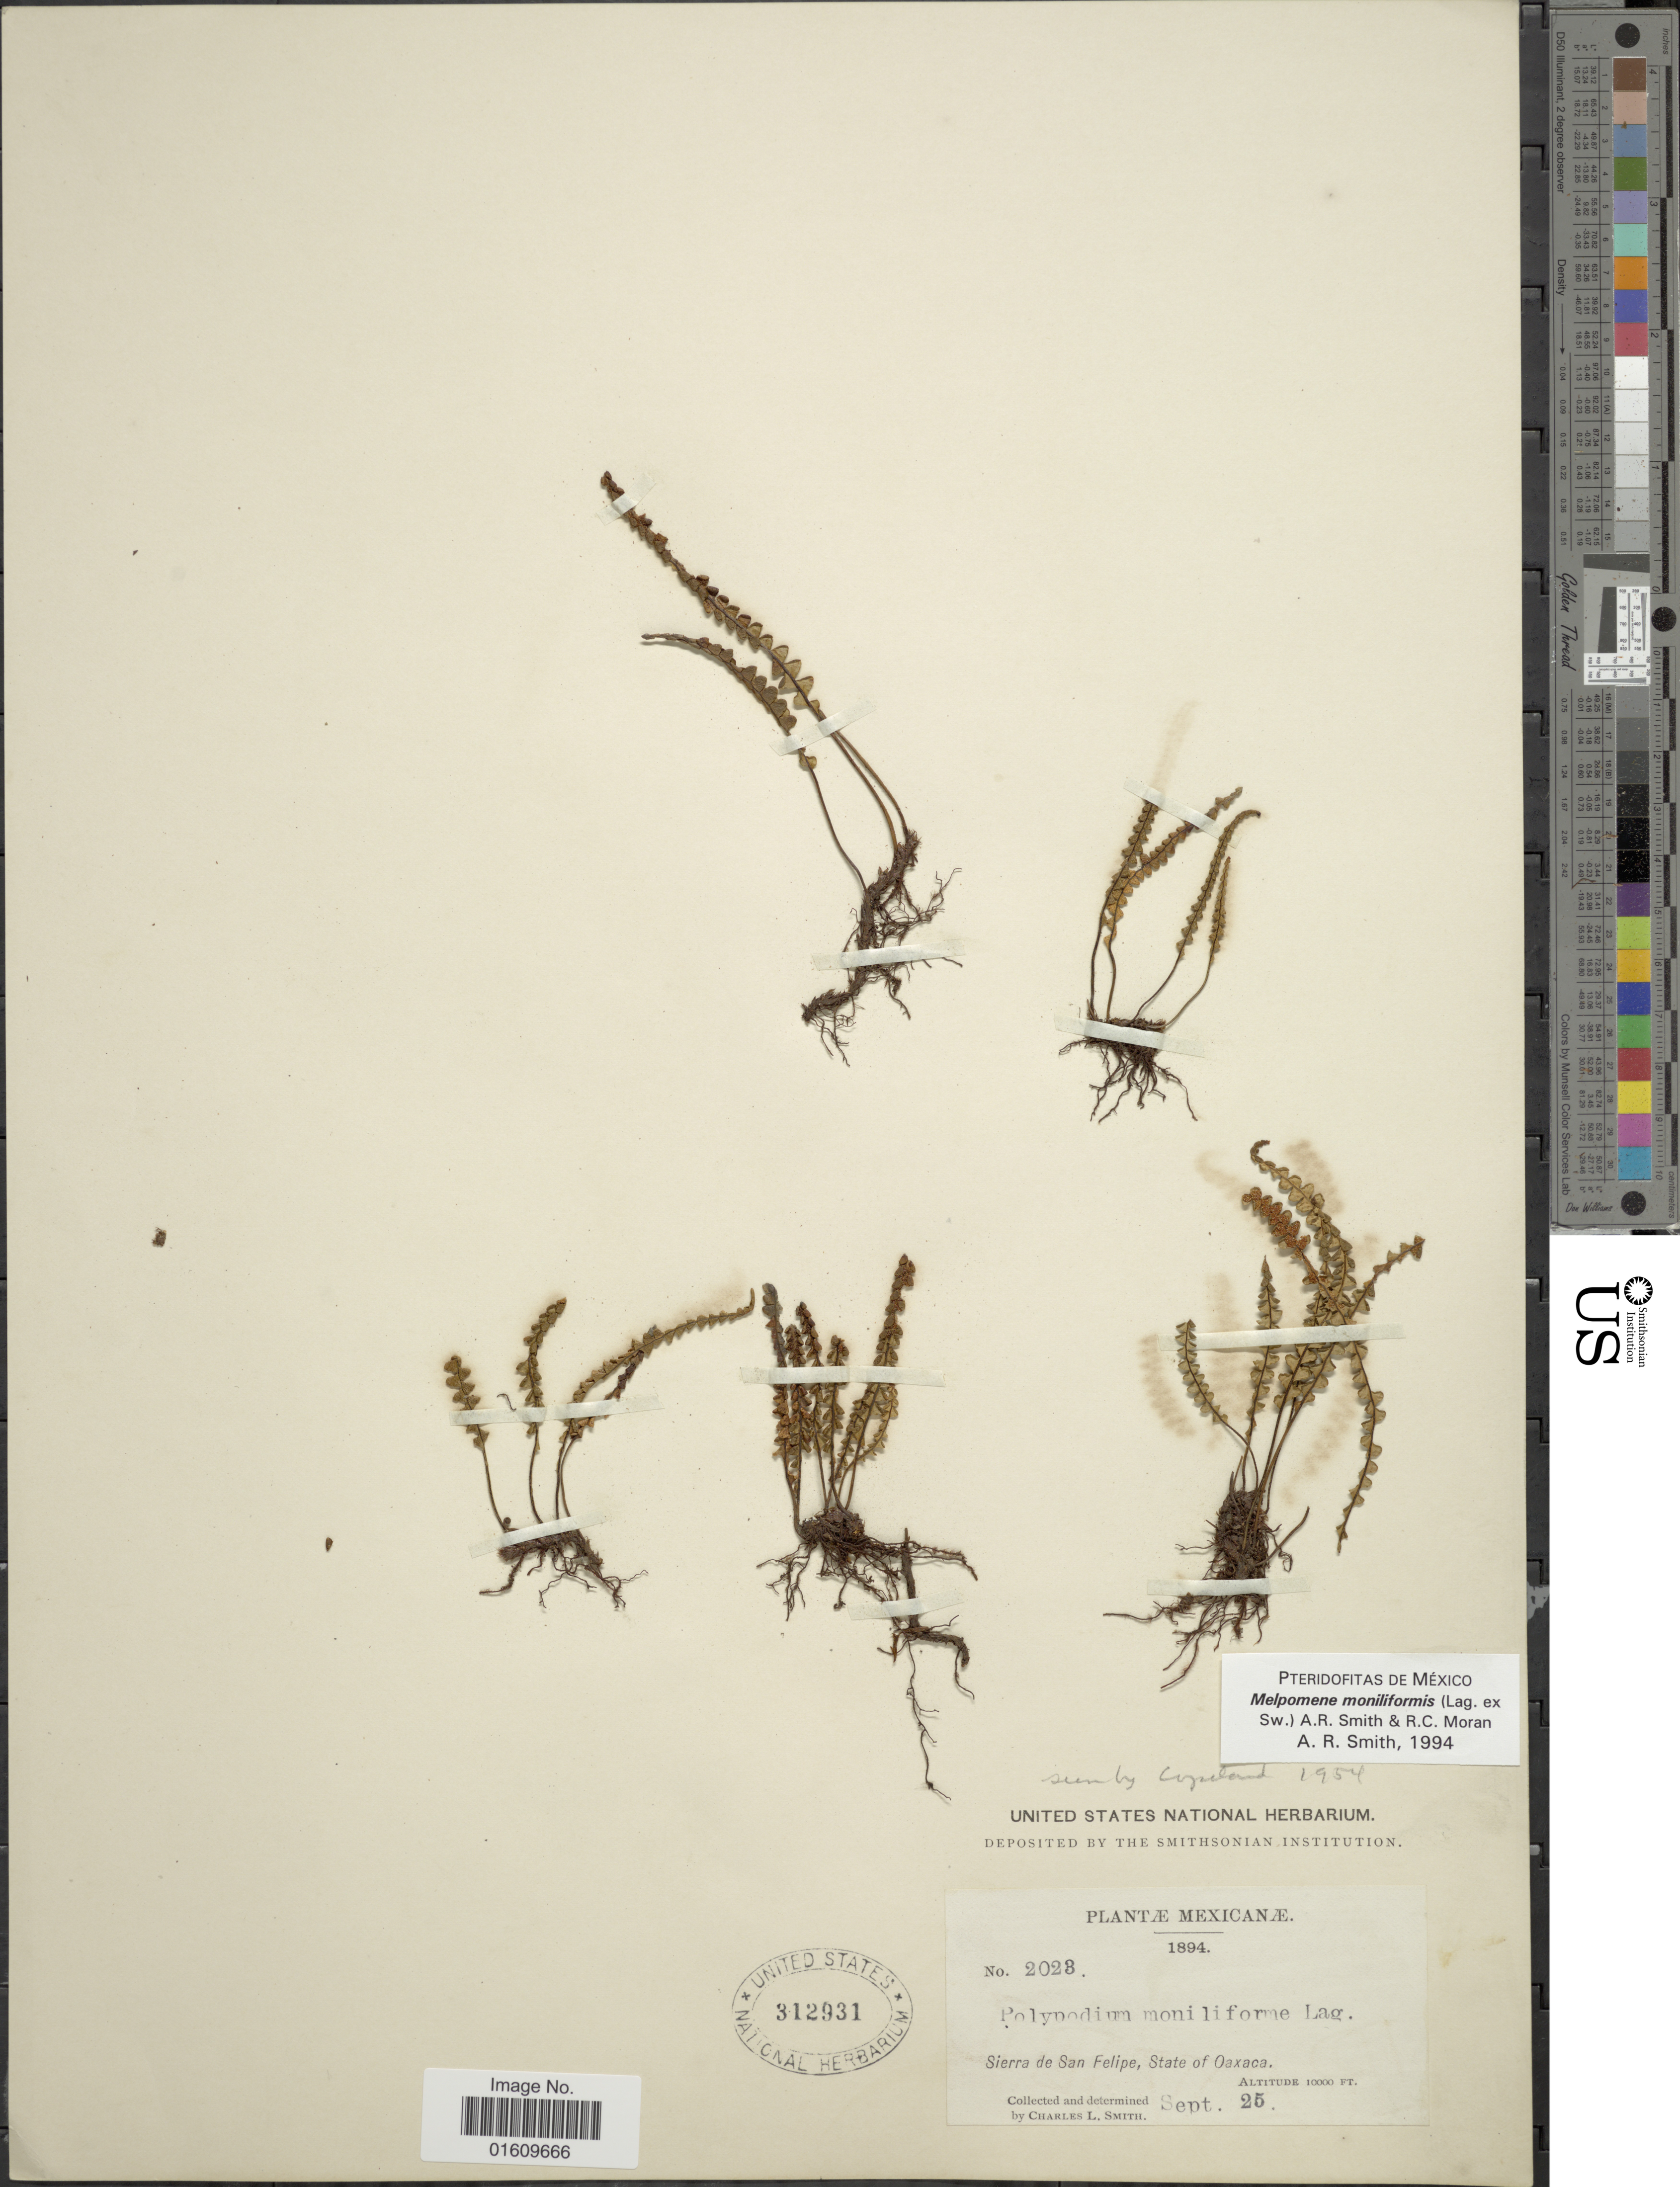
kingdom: Plantae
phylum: Tracheophyta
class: Polypodiopsida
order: Polypodiales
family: Polypodiaceae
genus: Melpomene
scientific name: Melpomene moniliformis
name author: (Lag. ex Sw.) A.R. Sm. & R.C. Moran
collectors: C. L. Smith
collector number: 2023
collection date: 1894-09-25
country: Mexico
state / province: Oaxaca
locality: Sierra de San Felipe, State of Oaxaca.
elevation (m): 3048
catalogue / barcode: US 312931